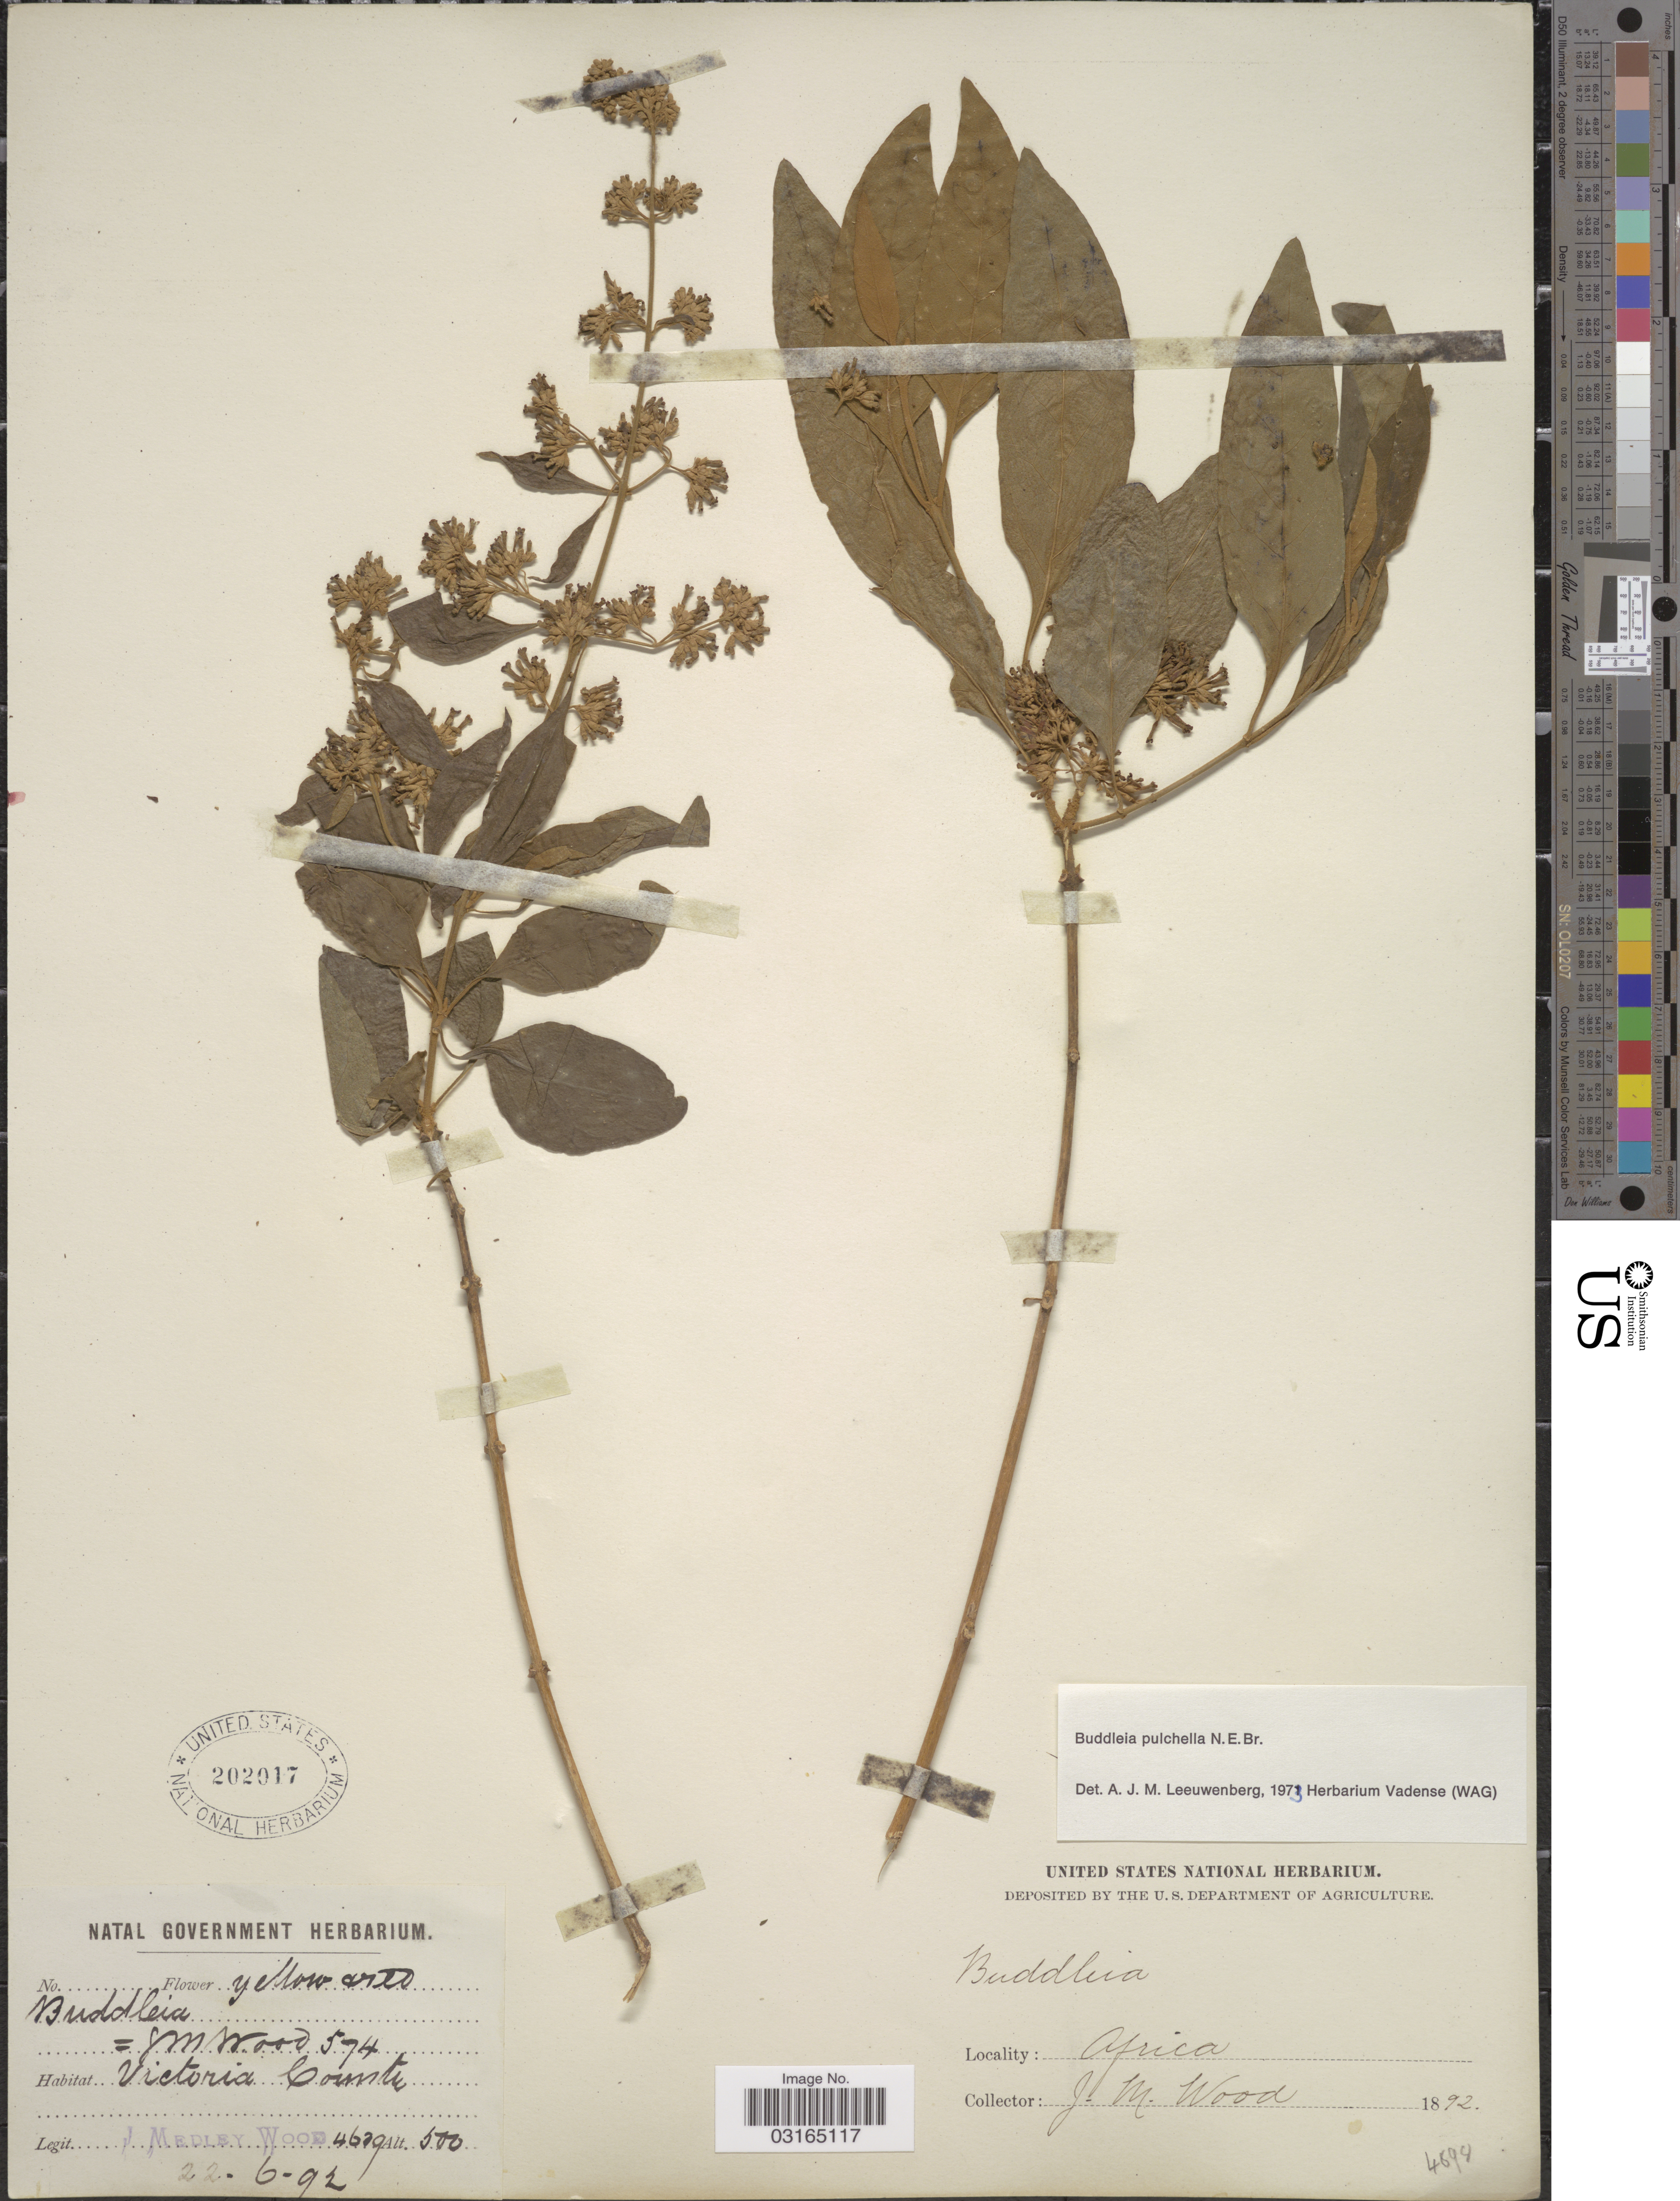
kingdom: Plantae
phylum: Tracheophyta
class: Magnoliopsida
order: Lamiales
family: Scrophulariaceae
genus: Buddleja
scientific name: Buddleja pulchella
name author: N.E. Br.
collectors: J. Medley Wood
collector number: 4609*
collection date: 1892-06-22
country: South Africa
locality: Victoria County.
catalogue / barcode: US 202017